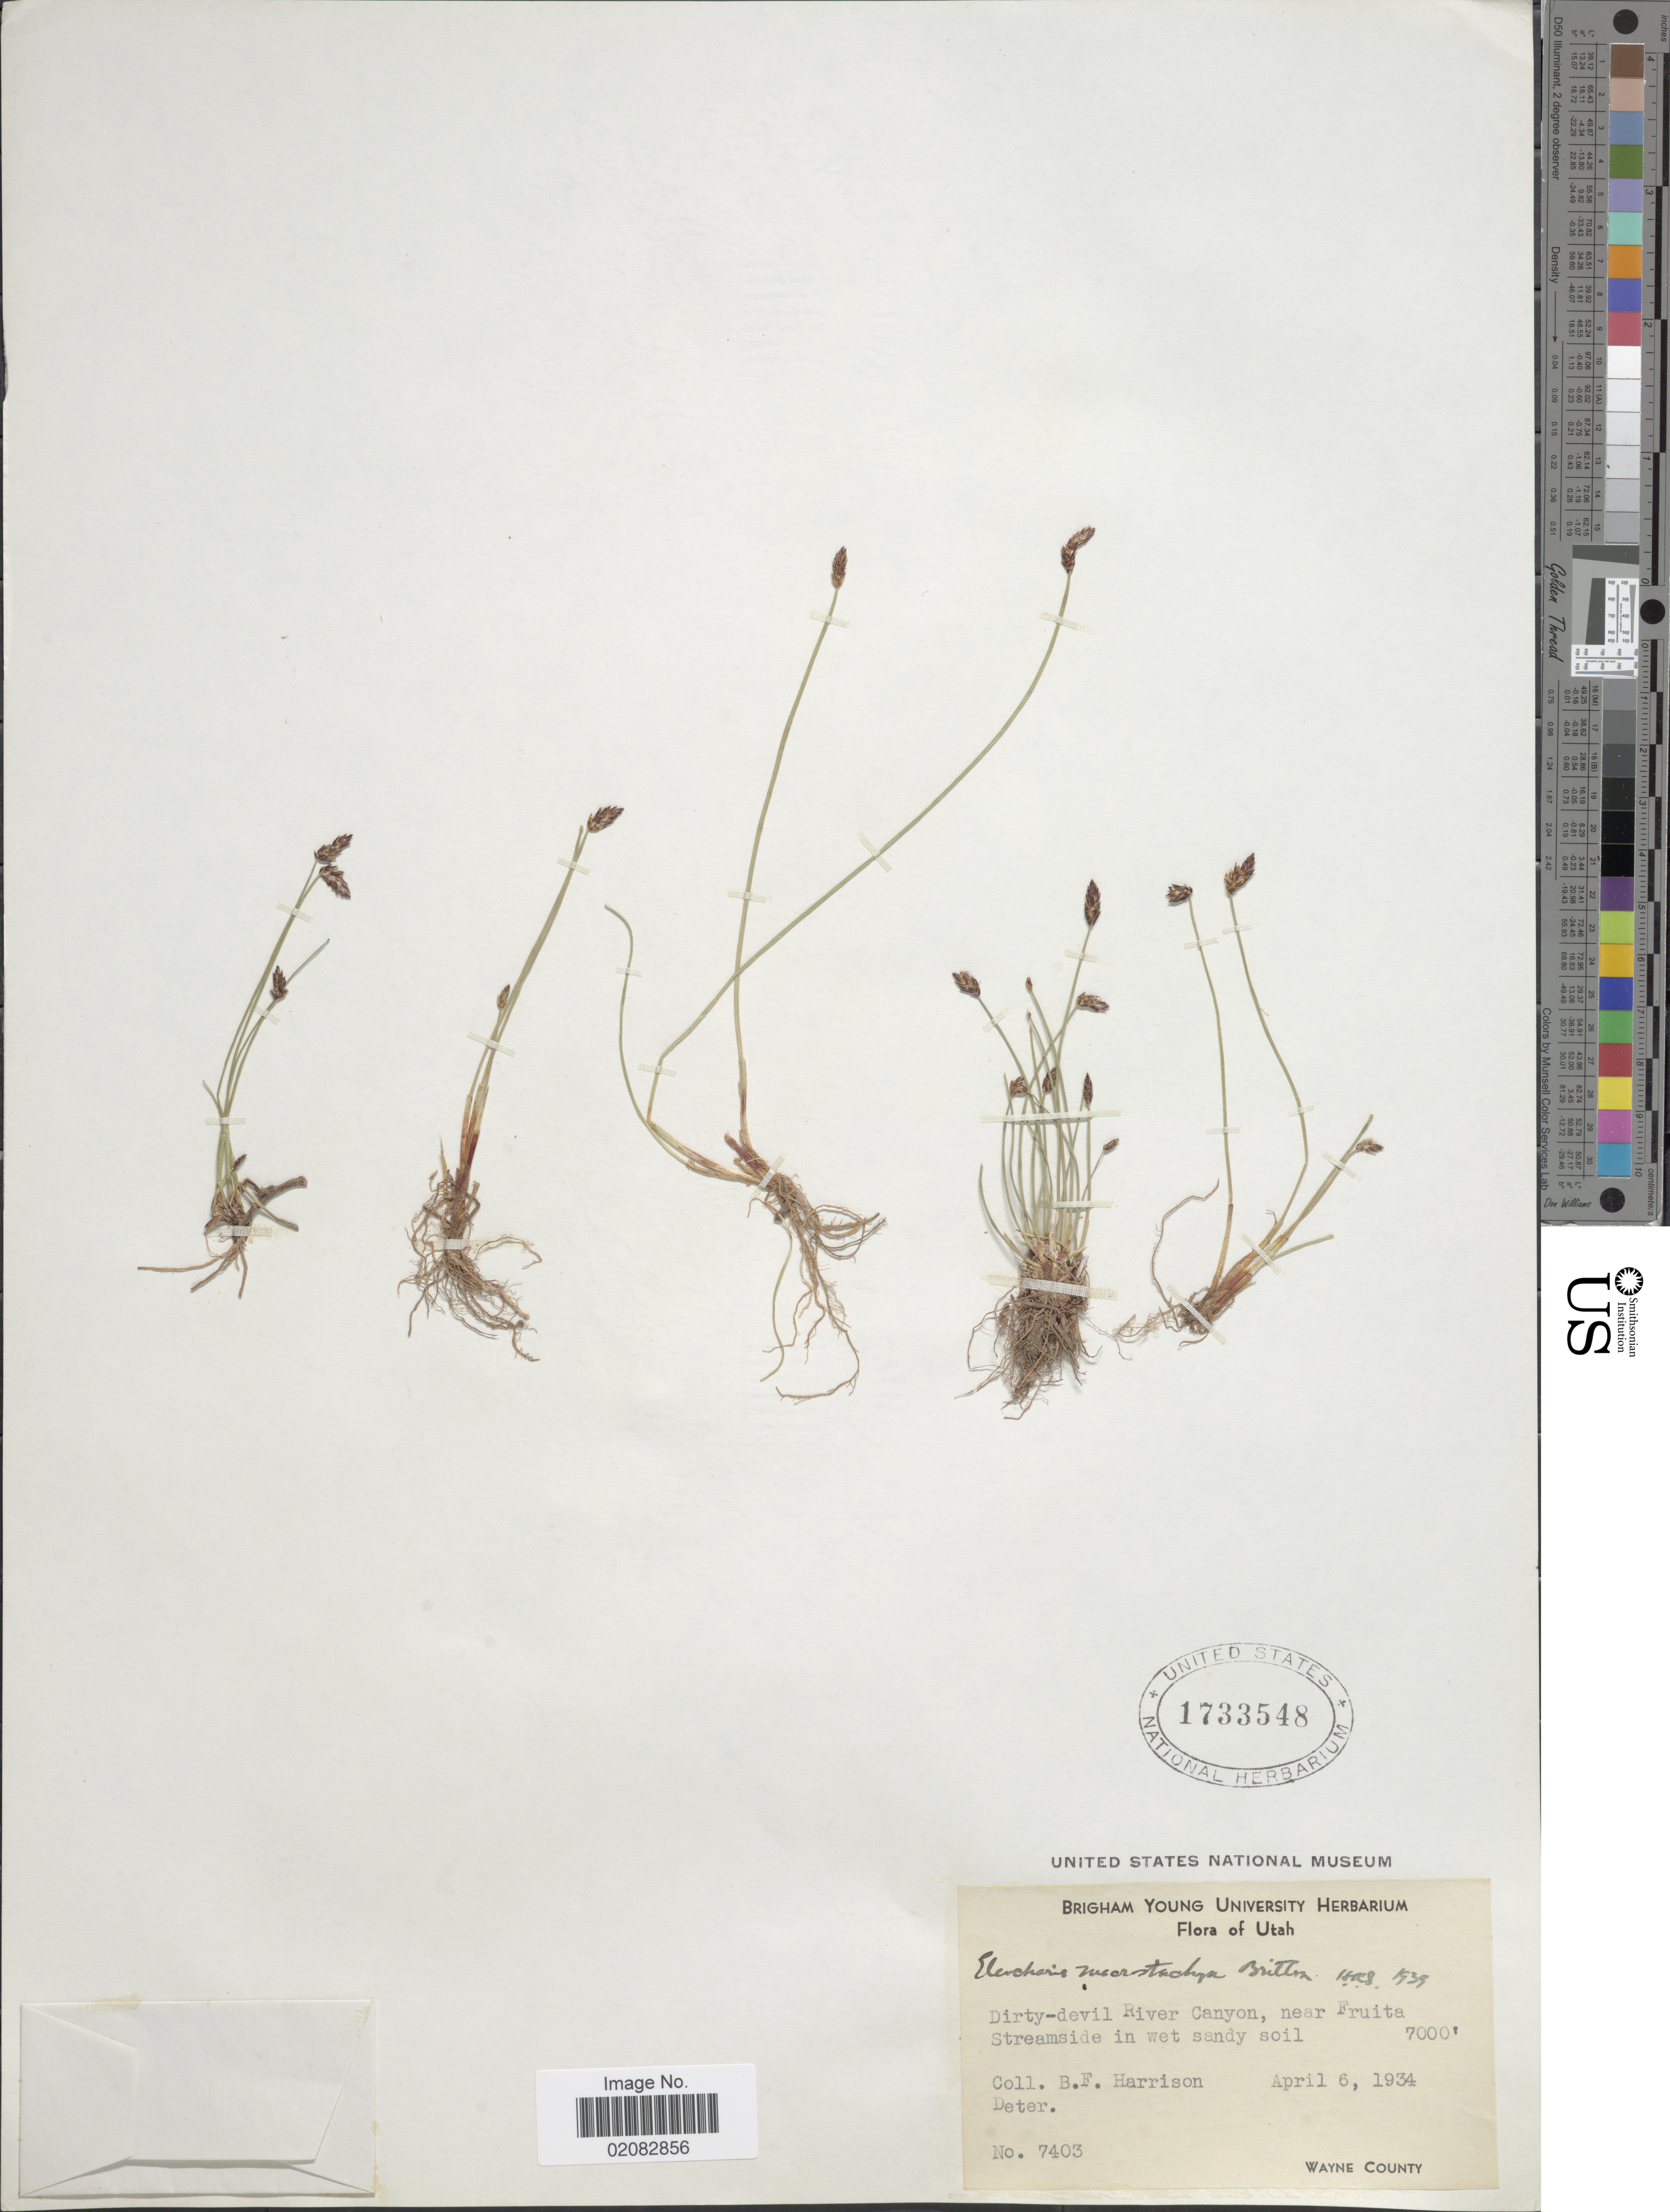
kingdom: Plantae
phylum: Tracheophyta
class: Liliopsida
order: Poales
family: Cyperaceae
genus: Eleocharis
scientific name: Eleocharis macrostachya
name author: Britton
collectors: B. F. Harrison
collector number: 7403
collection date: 1934-04-06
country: United States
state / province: Utah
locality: Dirty Devil River Canyon, near Fruita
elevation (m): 2134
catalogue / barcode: US 1733548